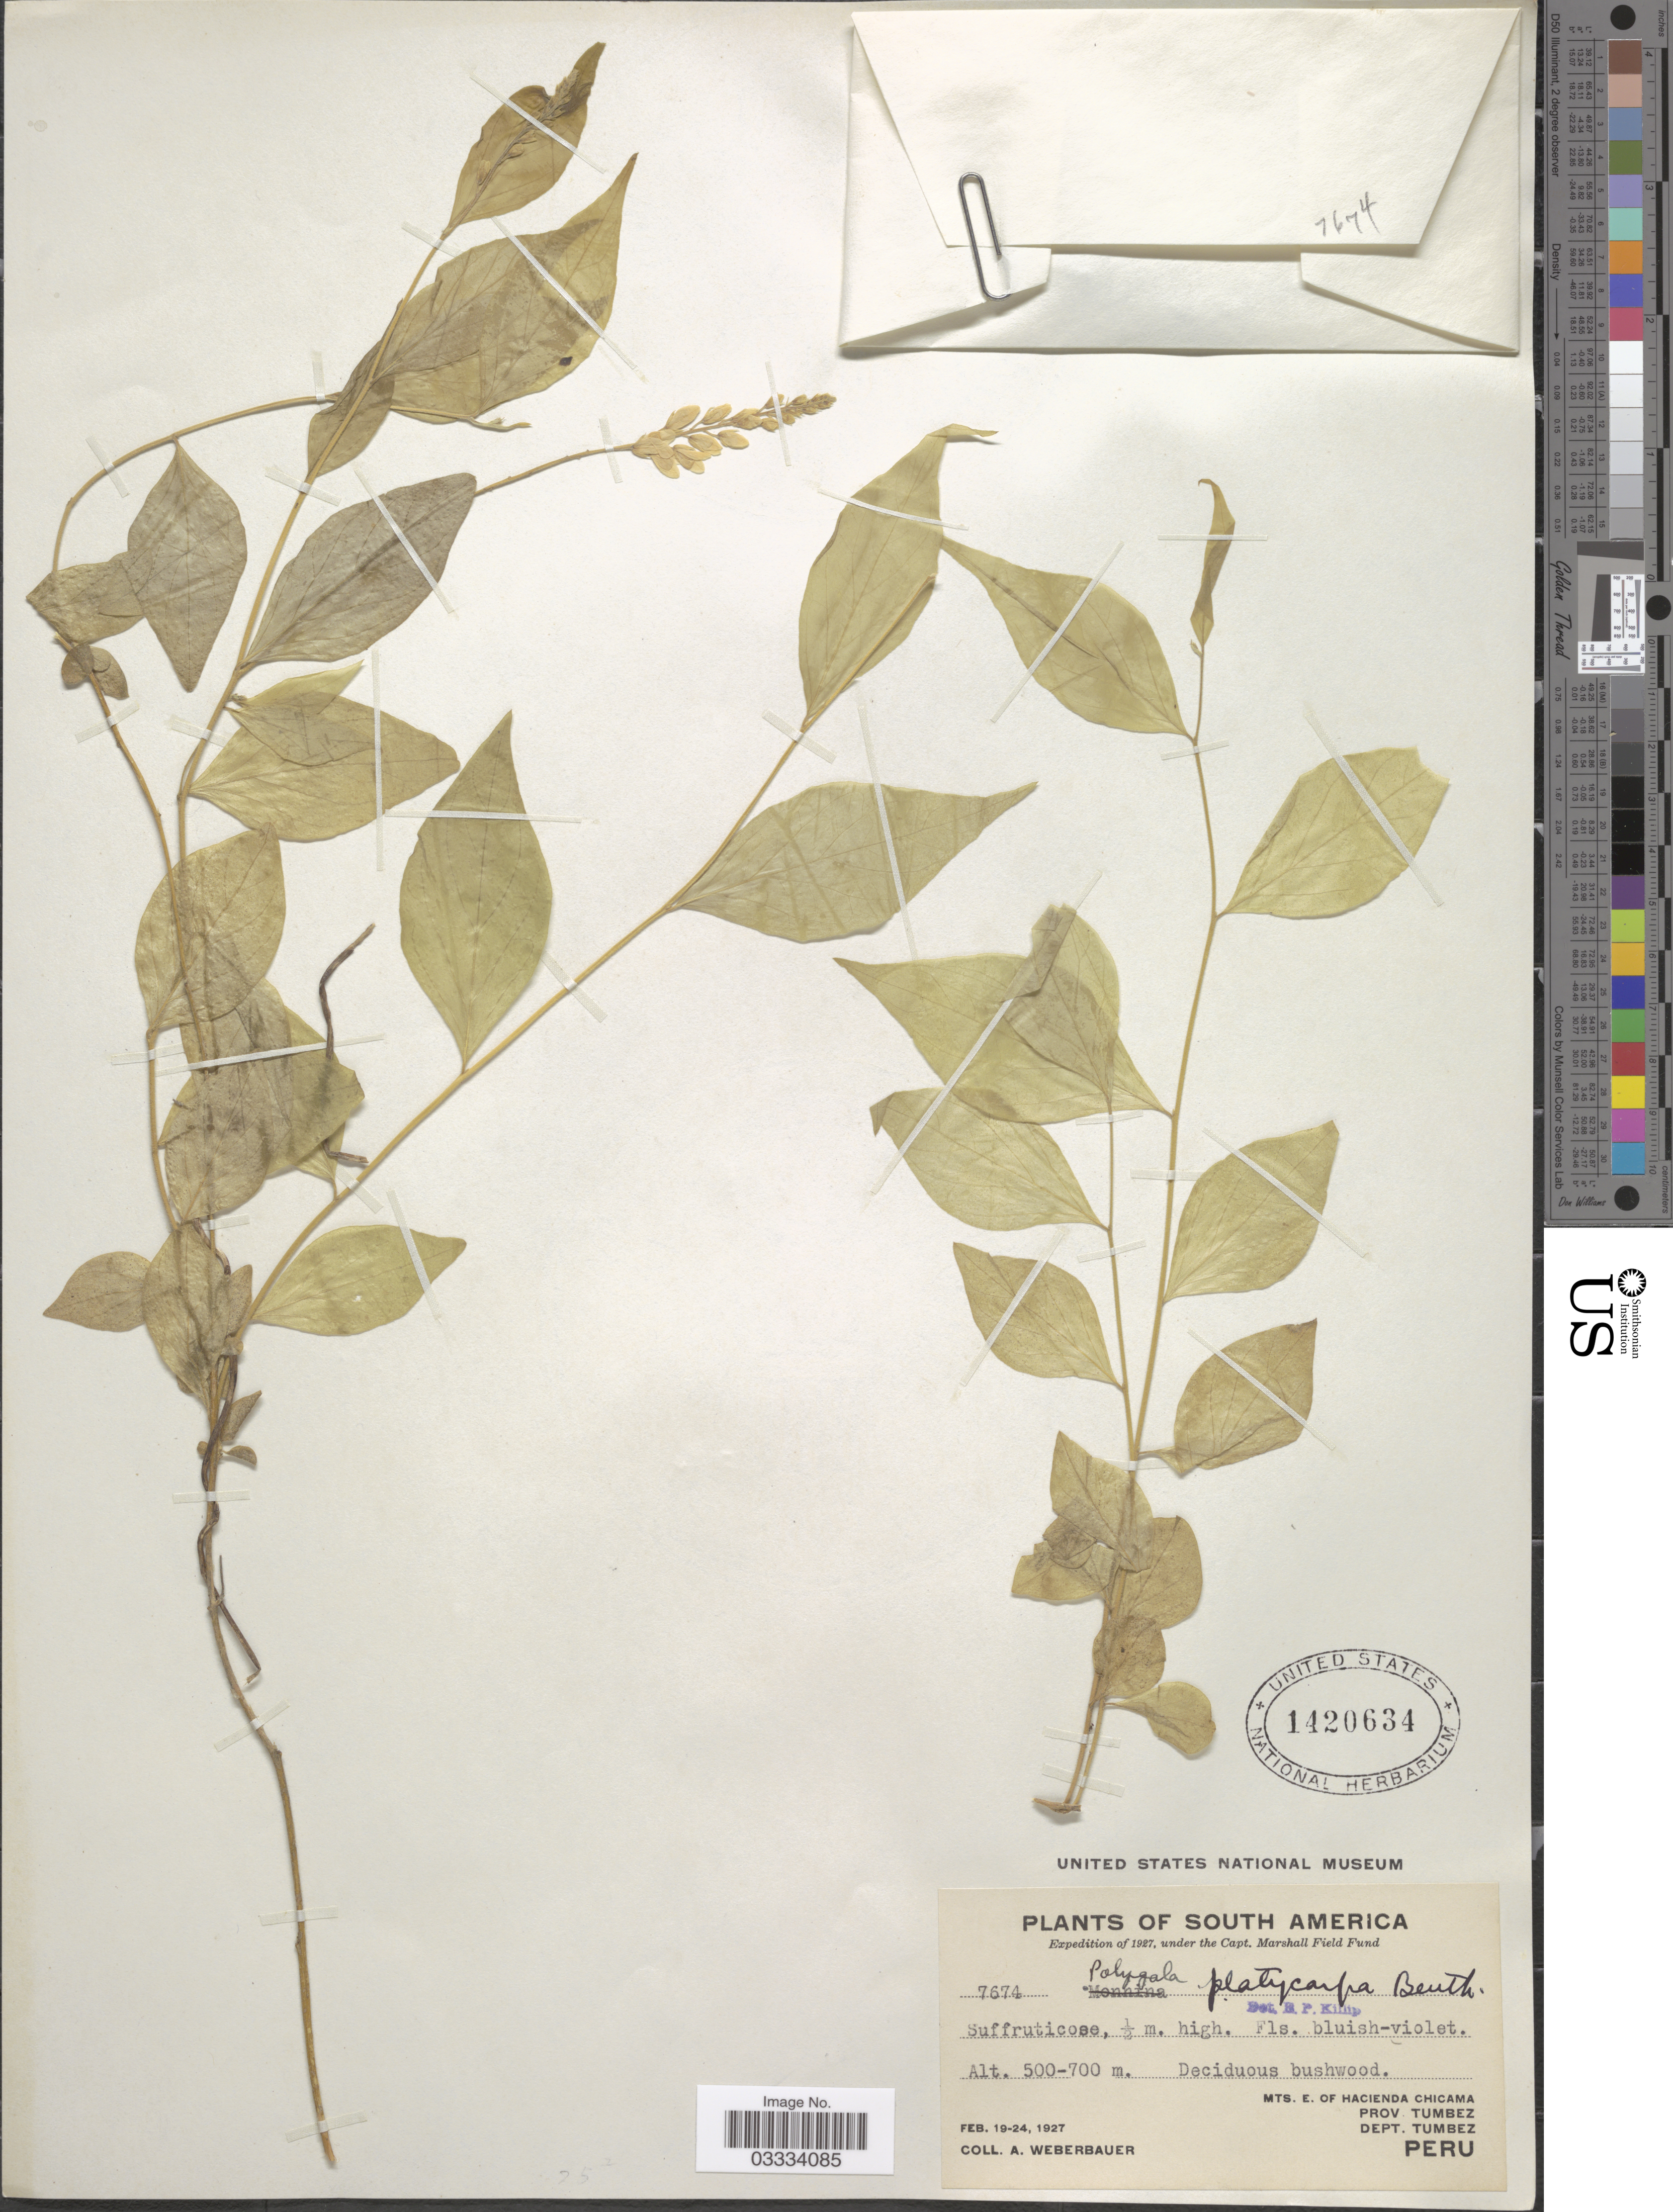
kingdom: Plantae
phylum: Tracheophyta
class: Magnoliopsida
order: Fabales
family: Polygalaceae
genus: Hebecarpa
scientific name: Hebecarpa platycarpa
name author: (Benth.) J.R. Abbott & J.F.B. Pastore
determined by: Strong, Mark T., (BOT), Smithsonian Institution - National Museum of Natural History (UNITED STATES)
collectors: A. Weberbauer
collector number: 7674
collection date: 1927-02-19/1927-02-24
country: Peru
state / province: Tumbes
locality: Mts. E. of Hacienda Chicama, Prov. Tumbez. Dept. Tumbez.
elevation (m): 500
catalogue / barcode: US 1420634